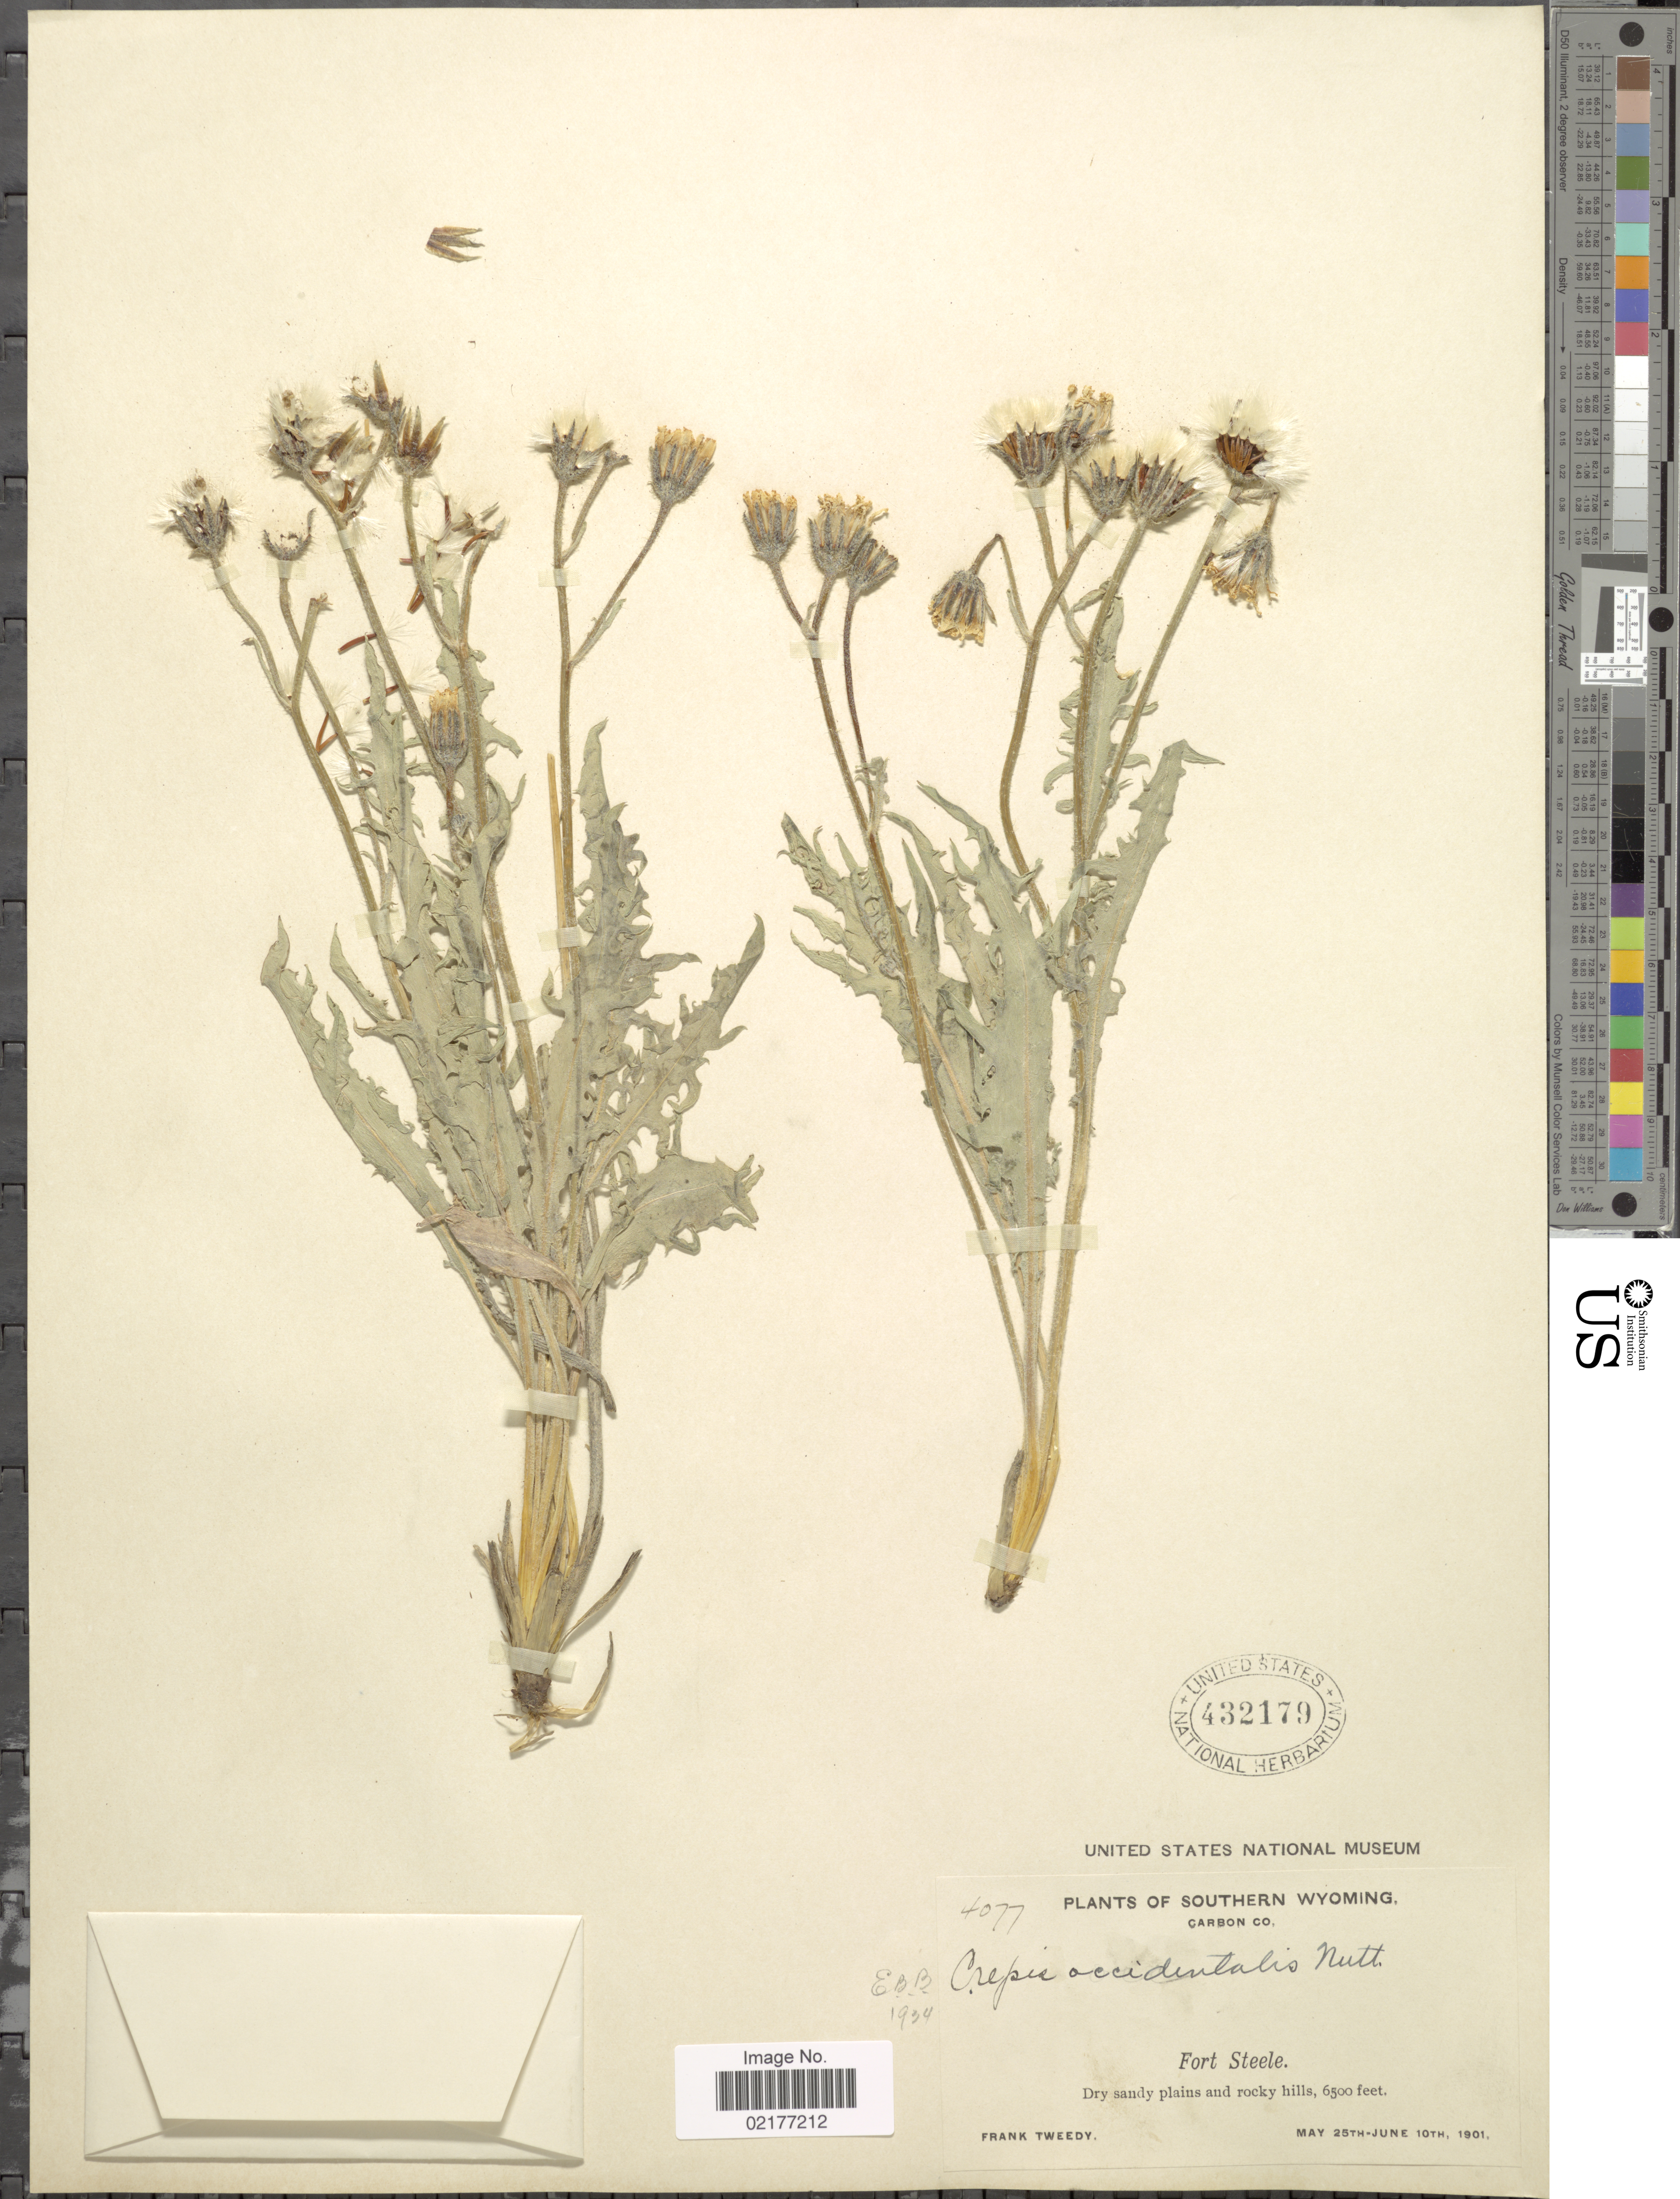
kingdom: Plantae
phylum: Tracheophyta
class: Magnoliopsida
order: Asterales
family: Asteraceae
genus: Crepis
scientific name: Crepis occidentalis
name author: Nutt.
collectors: F. Tweedy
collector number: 4077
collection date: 1901-05-25/1901-06-10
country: United States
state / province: Wyoming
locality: Southern Wyoming, Carbon Co., Fort Steele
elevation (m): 1981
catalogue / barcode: US 432179